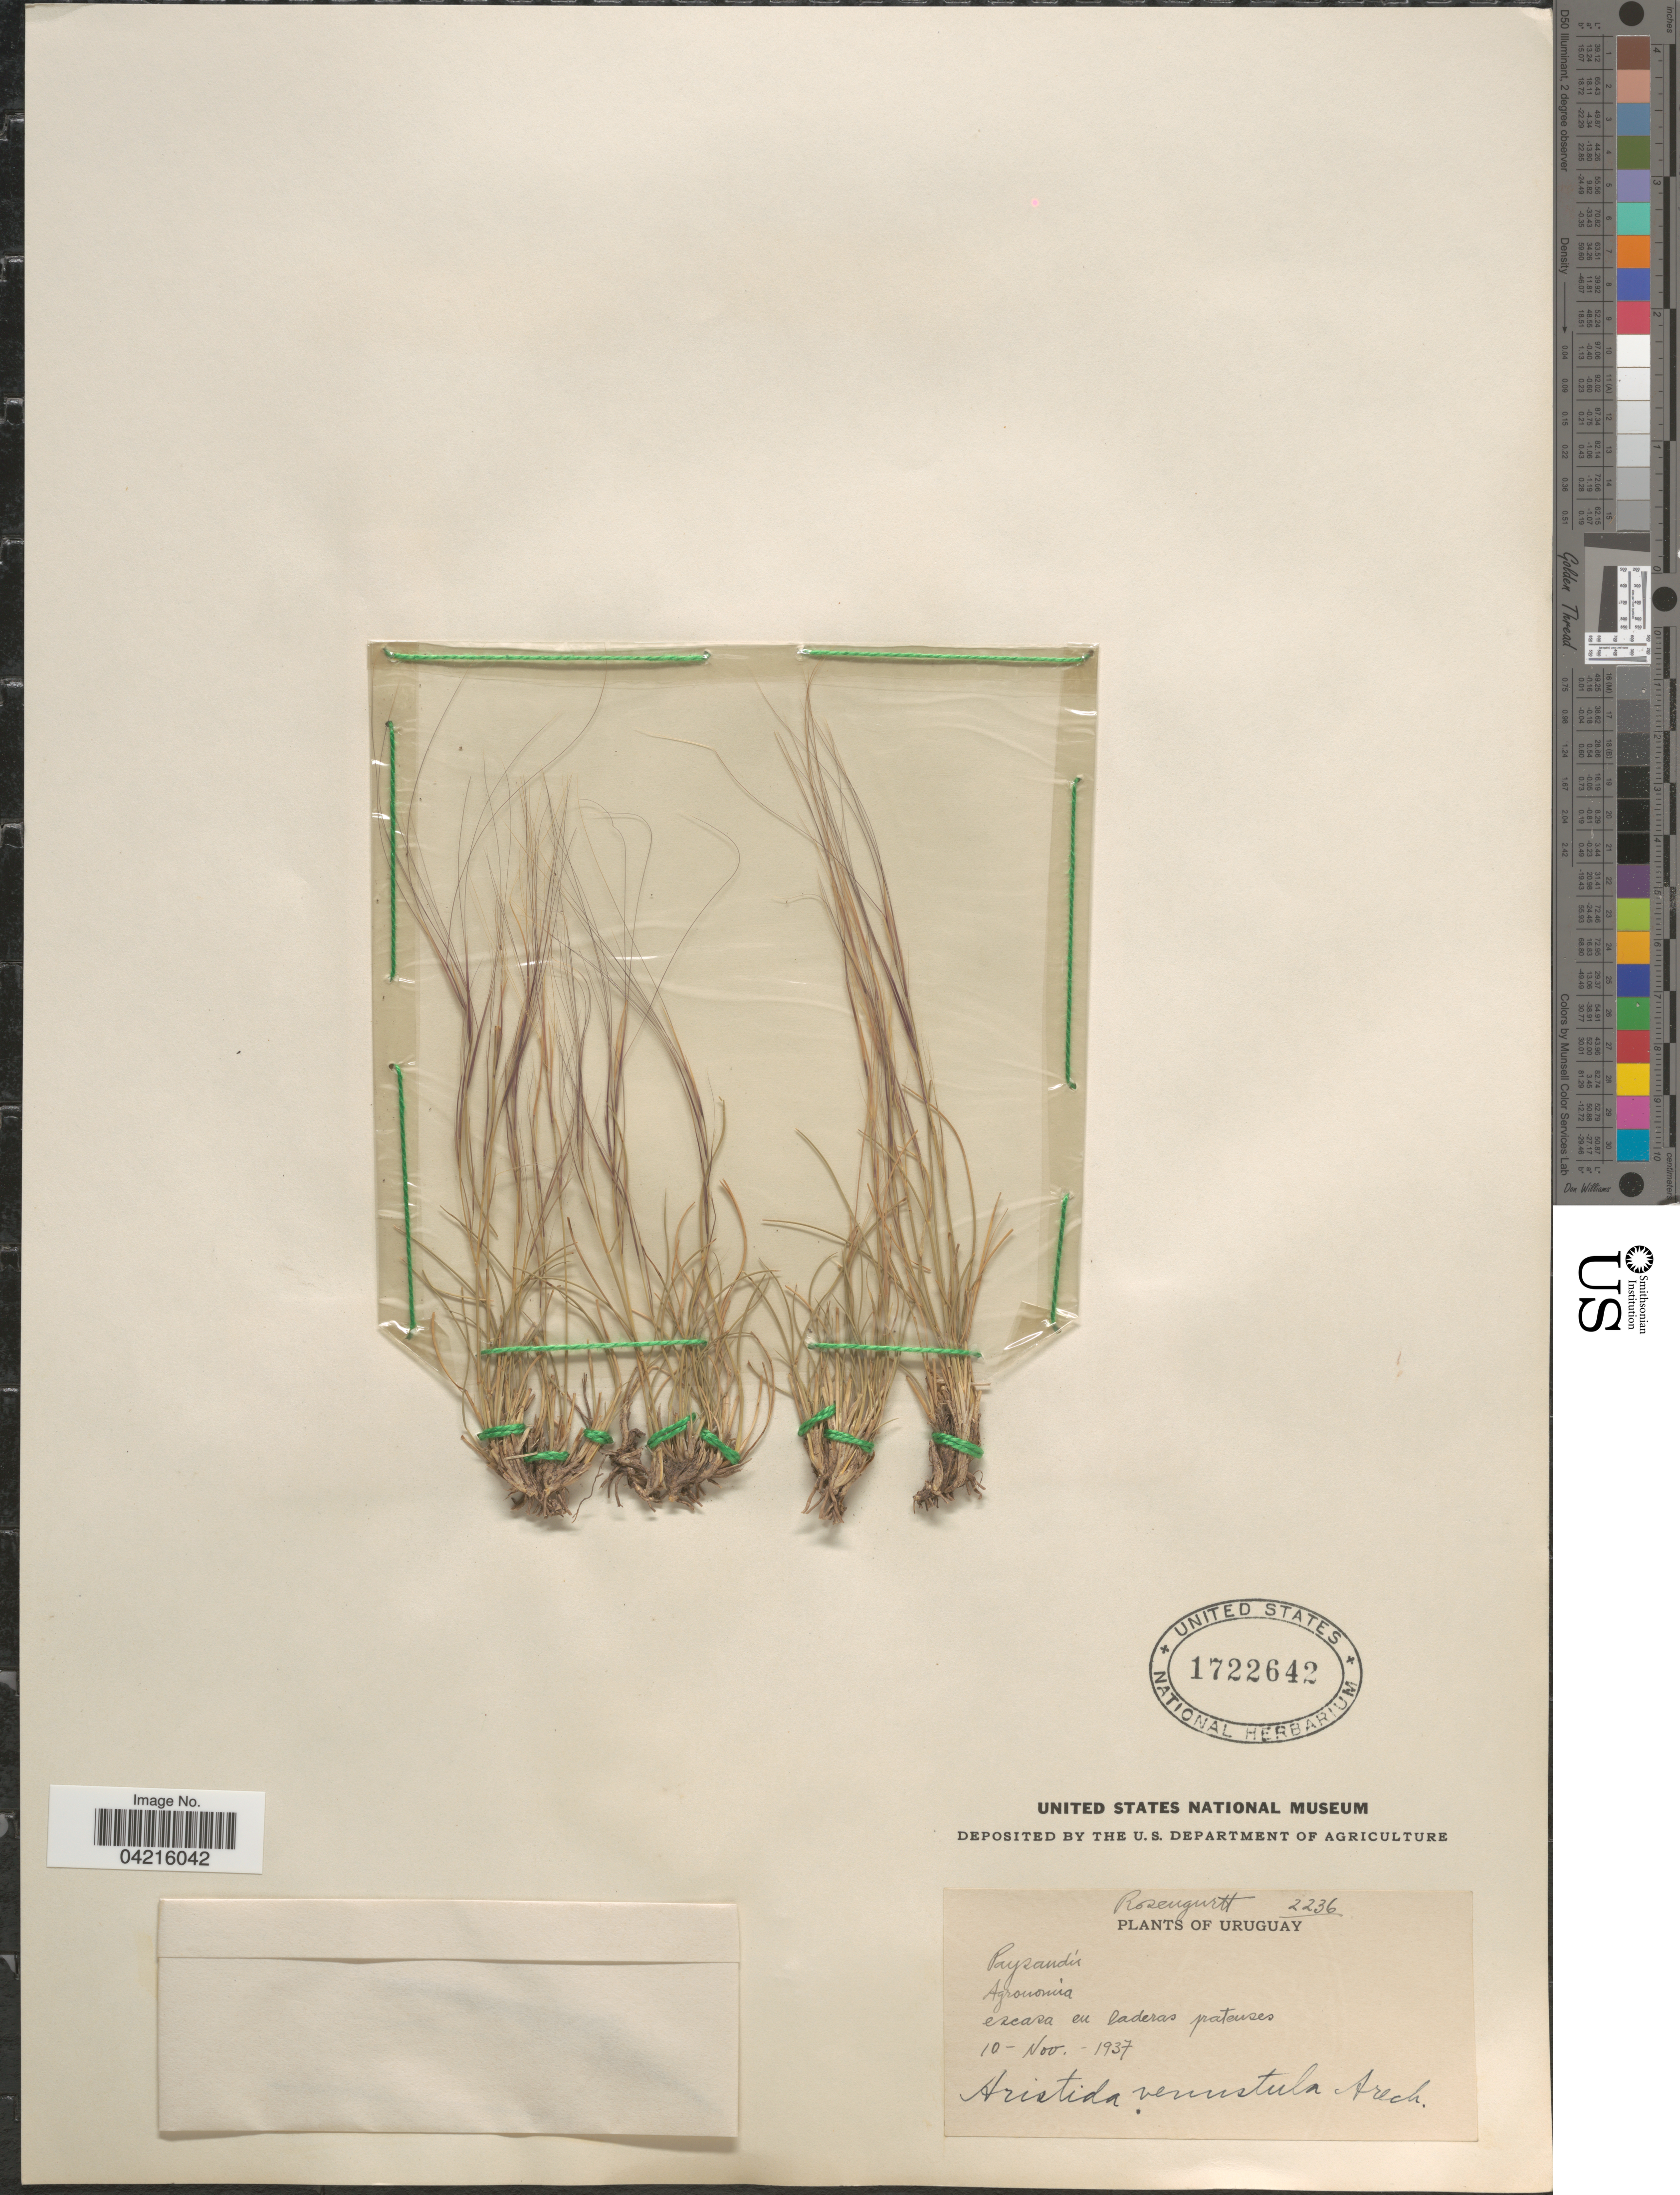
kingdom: Plantae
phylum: Tracheophyta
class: Liliopsida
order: Poales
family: Poaceae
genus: Aristida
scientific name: Aristida venesuelae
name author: Henr.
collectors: Rosengurtt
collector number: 2236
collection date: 1937-11-10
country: Uruguay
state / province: Paysandu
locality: Agronomía. Escasa en laderas pratenses.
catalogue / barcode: US 1722642